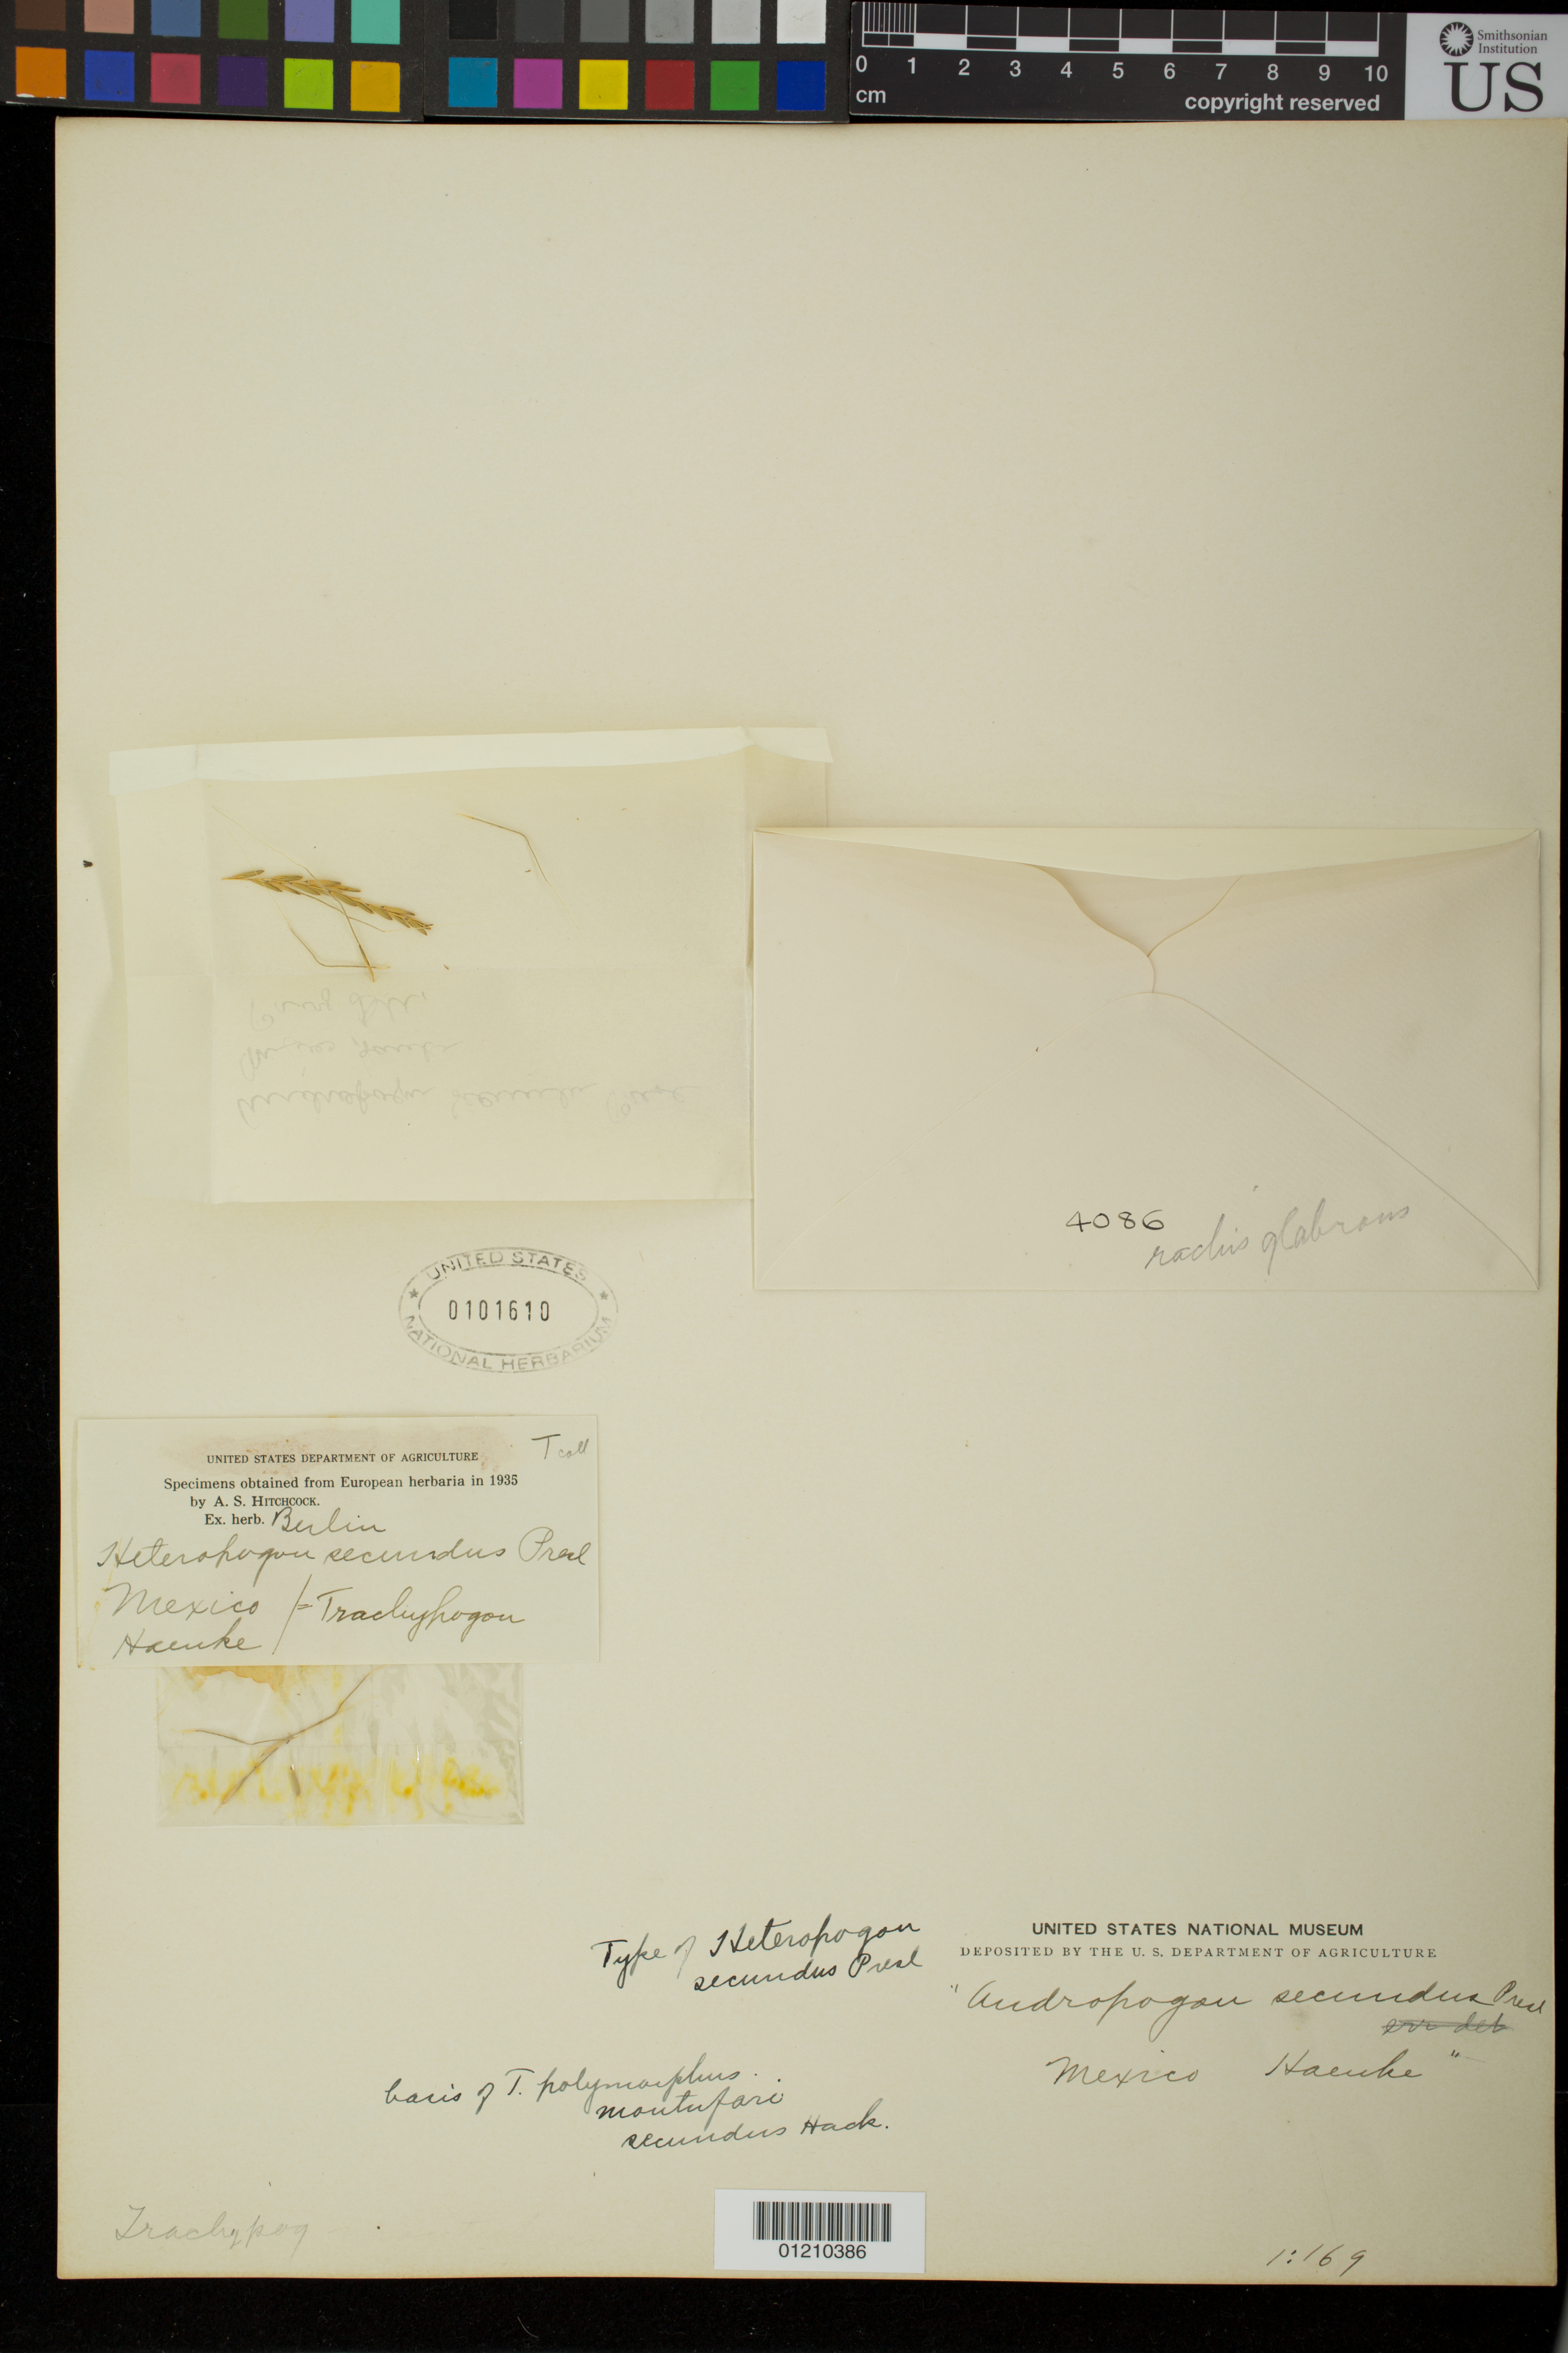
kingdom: Plantae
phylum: Tracheophyta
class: Liliopsida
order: Poales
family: Poaceae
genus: Heteropogon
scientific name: Heteropogon secundus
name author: J. Presl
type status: Type Collection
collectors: T. Haenke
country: Mexico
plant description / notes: Fragmentary material of type specimen ex herb. Berlin.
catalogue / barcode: US 101610